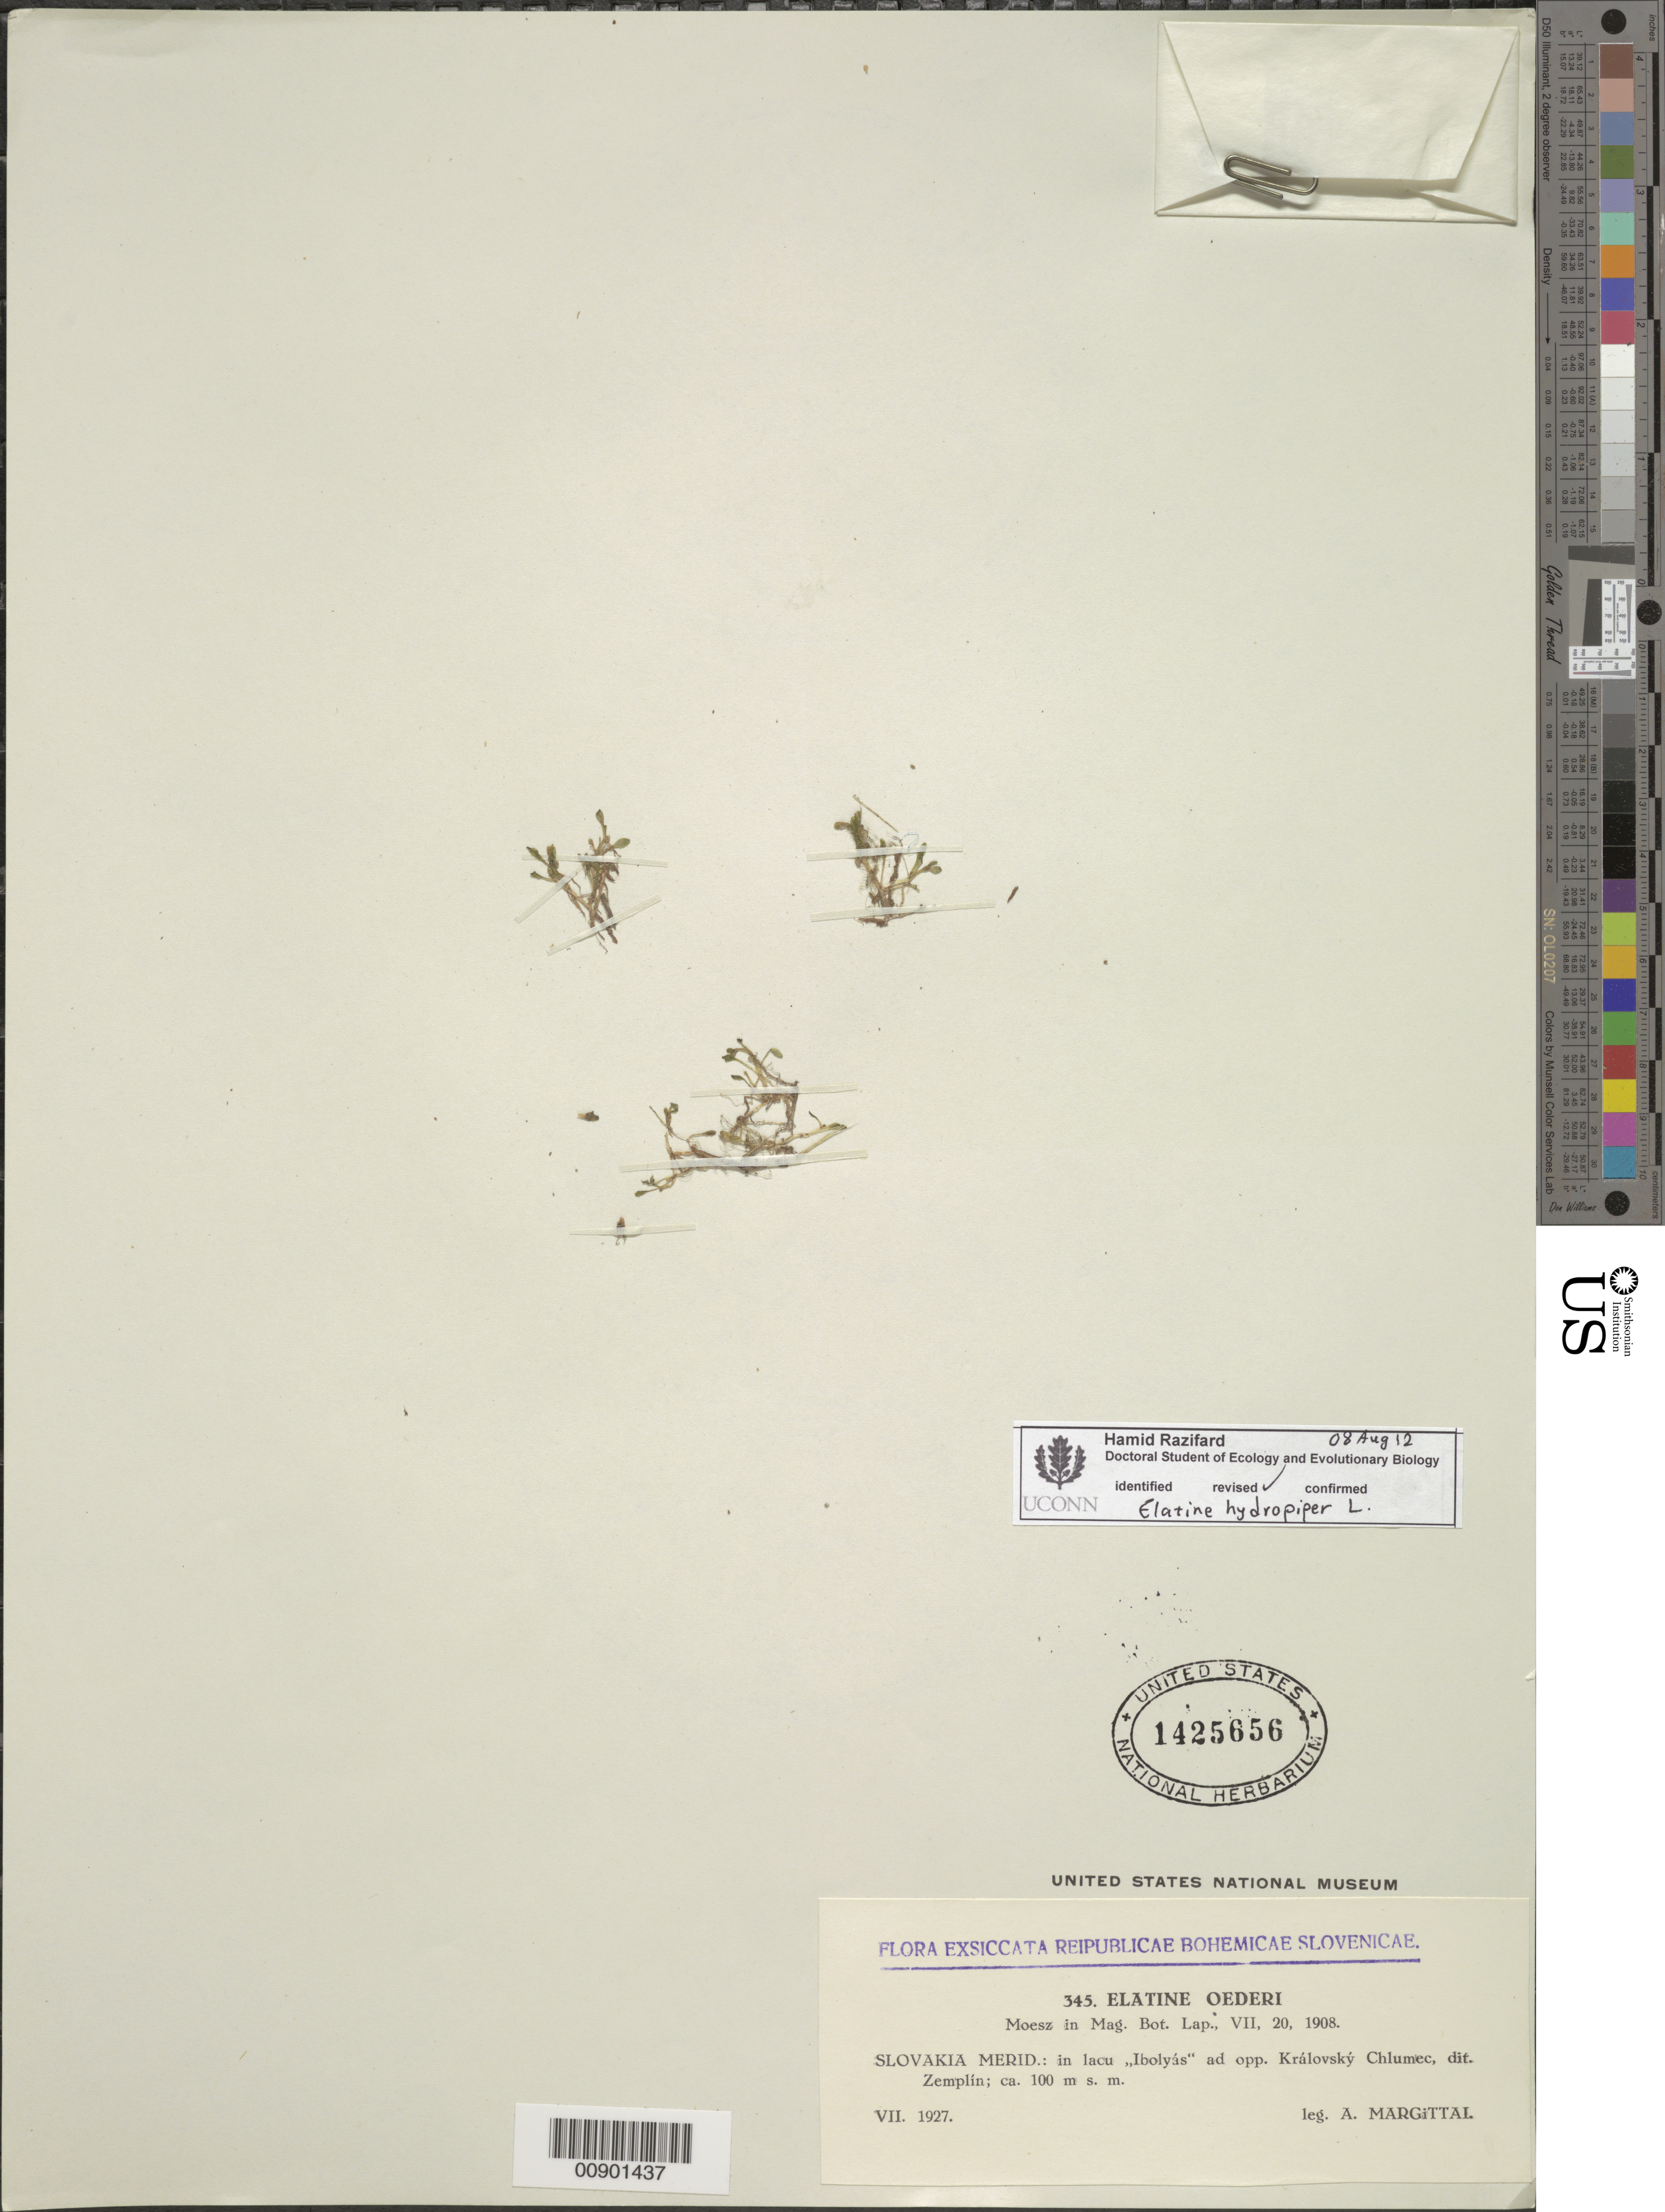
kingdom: Plantae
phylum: Tracheophyta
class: Magnoliopsida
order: Malpighiales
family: Elatinaceae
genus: Elatine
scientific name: Elatine hydropiper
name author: L.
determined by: Razifard, Hamid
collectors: A. Margittal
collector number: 345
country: Slovakia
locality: Merid, Ibolyis, Kralovsky Chlumeck, Zemplin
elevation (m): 100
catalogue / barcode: US 1425656